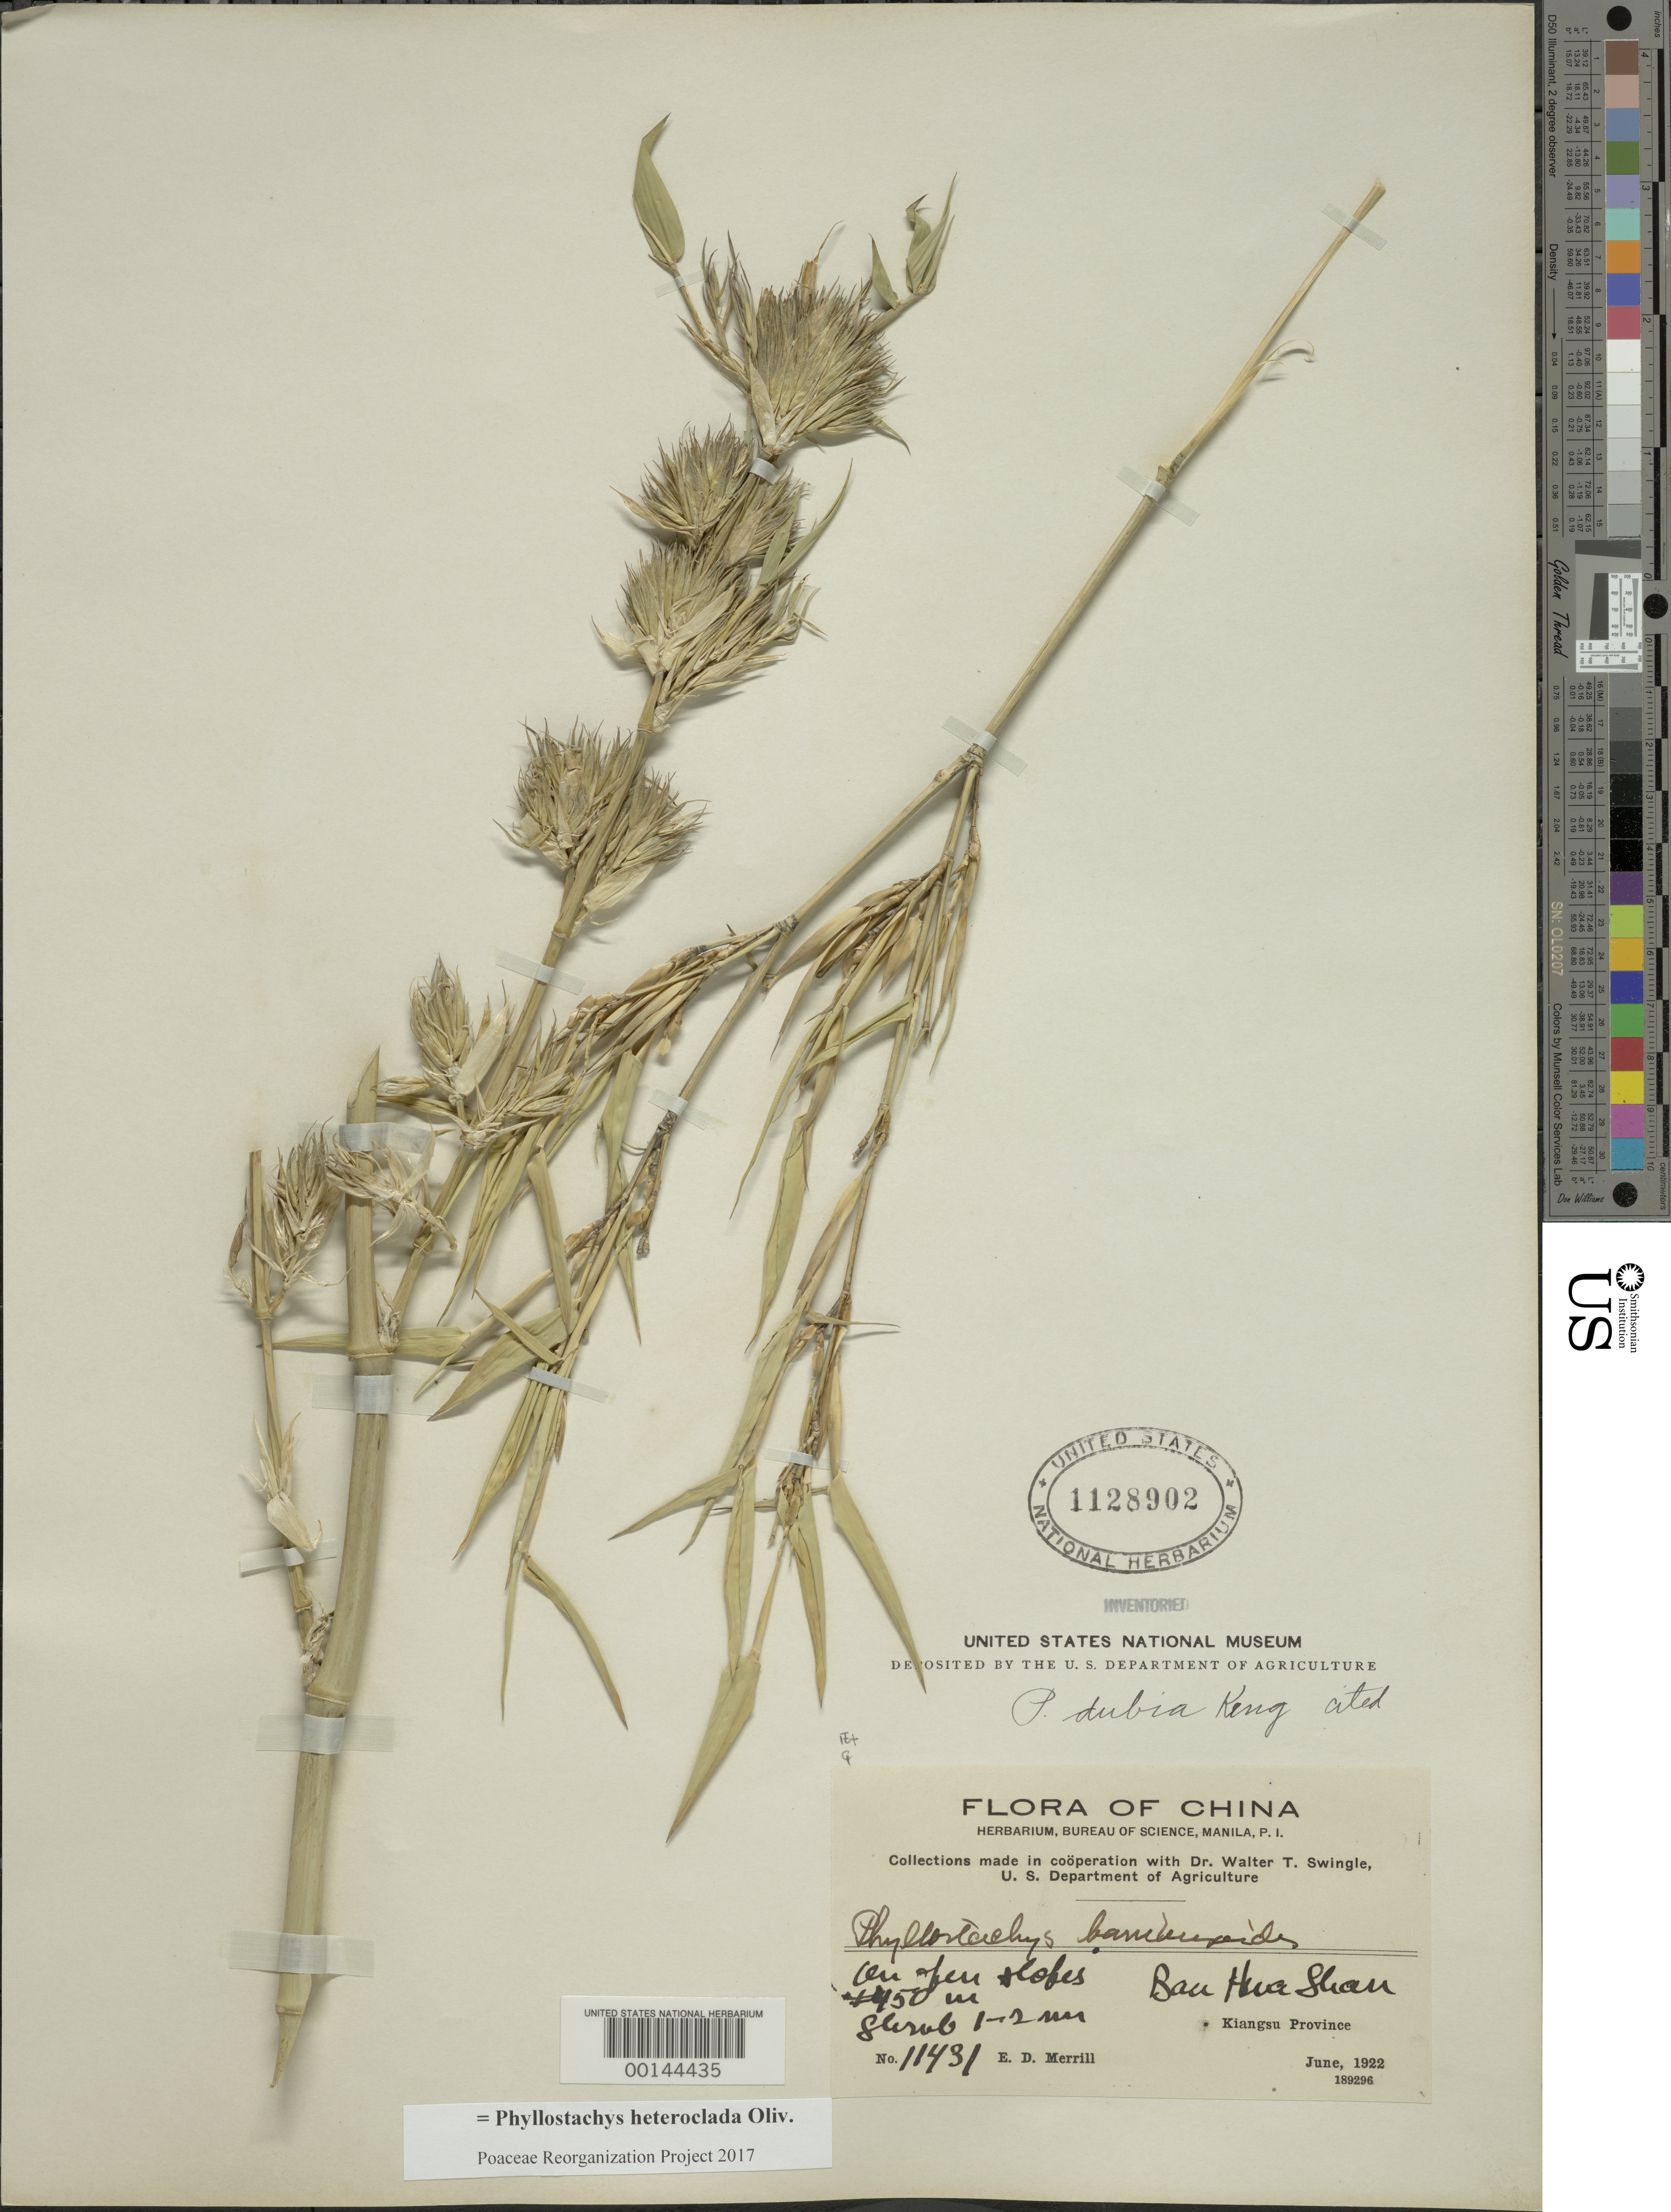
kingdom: Plantae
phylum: Tracheophyta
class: Liliopsida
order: Poales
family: Poaceae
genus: Phyllostachys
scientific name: Phyllostachys heteroclada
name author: Oliv.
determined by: Poaceae Reorganization Project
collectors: E. D. Merrill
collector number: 11431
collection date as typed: Jun 1922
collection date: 1922-06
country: China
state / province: Jiangsu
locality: Bau hwa shan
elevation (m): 450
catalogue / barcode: US 1128902